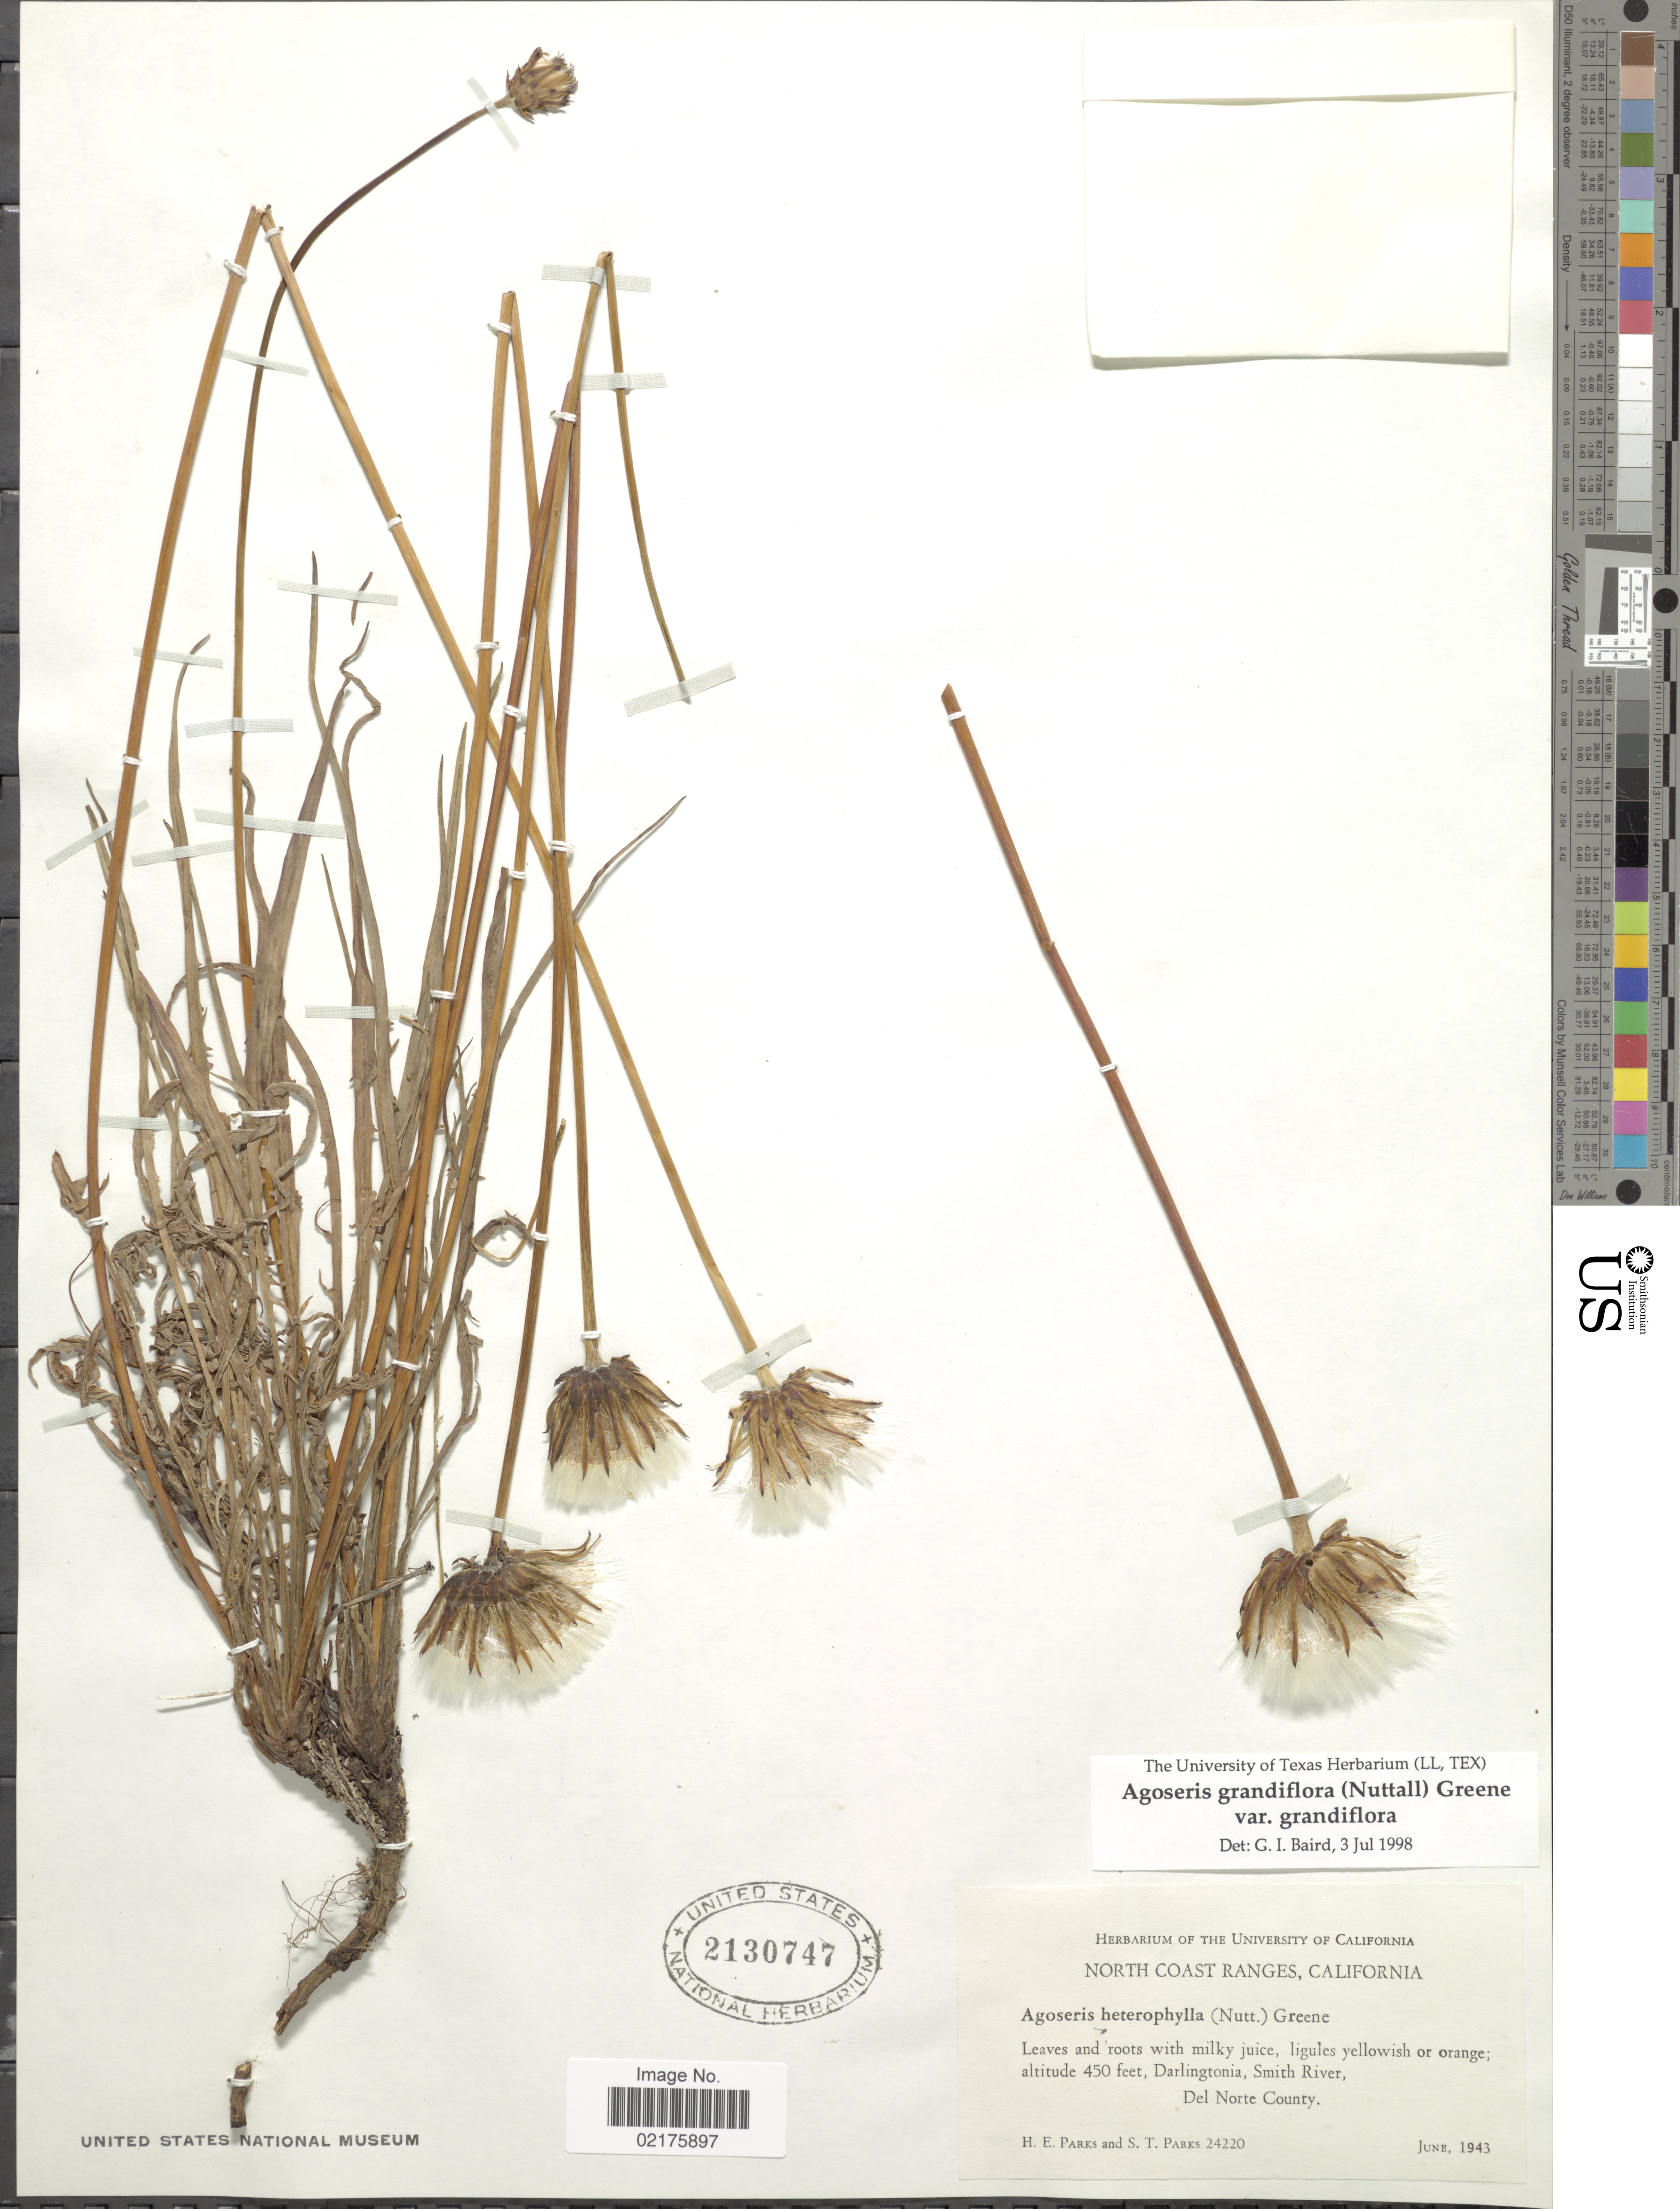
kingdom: Plantae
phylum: Tracheophyta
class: Magnoliopsida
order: Asterales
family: Asteraceae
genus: Agoseris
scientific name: Agoseris grandiflora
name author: (Nutt.) Greene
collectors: H. E. Parks & S. Parks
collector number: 24220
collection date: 1943-06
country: United States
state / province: California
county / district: Del Norte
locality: North Coast Ranges, Darlingtonia, Smith River, Del Norte County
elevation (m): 137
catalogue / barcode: US 2130747